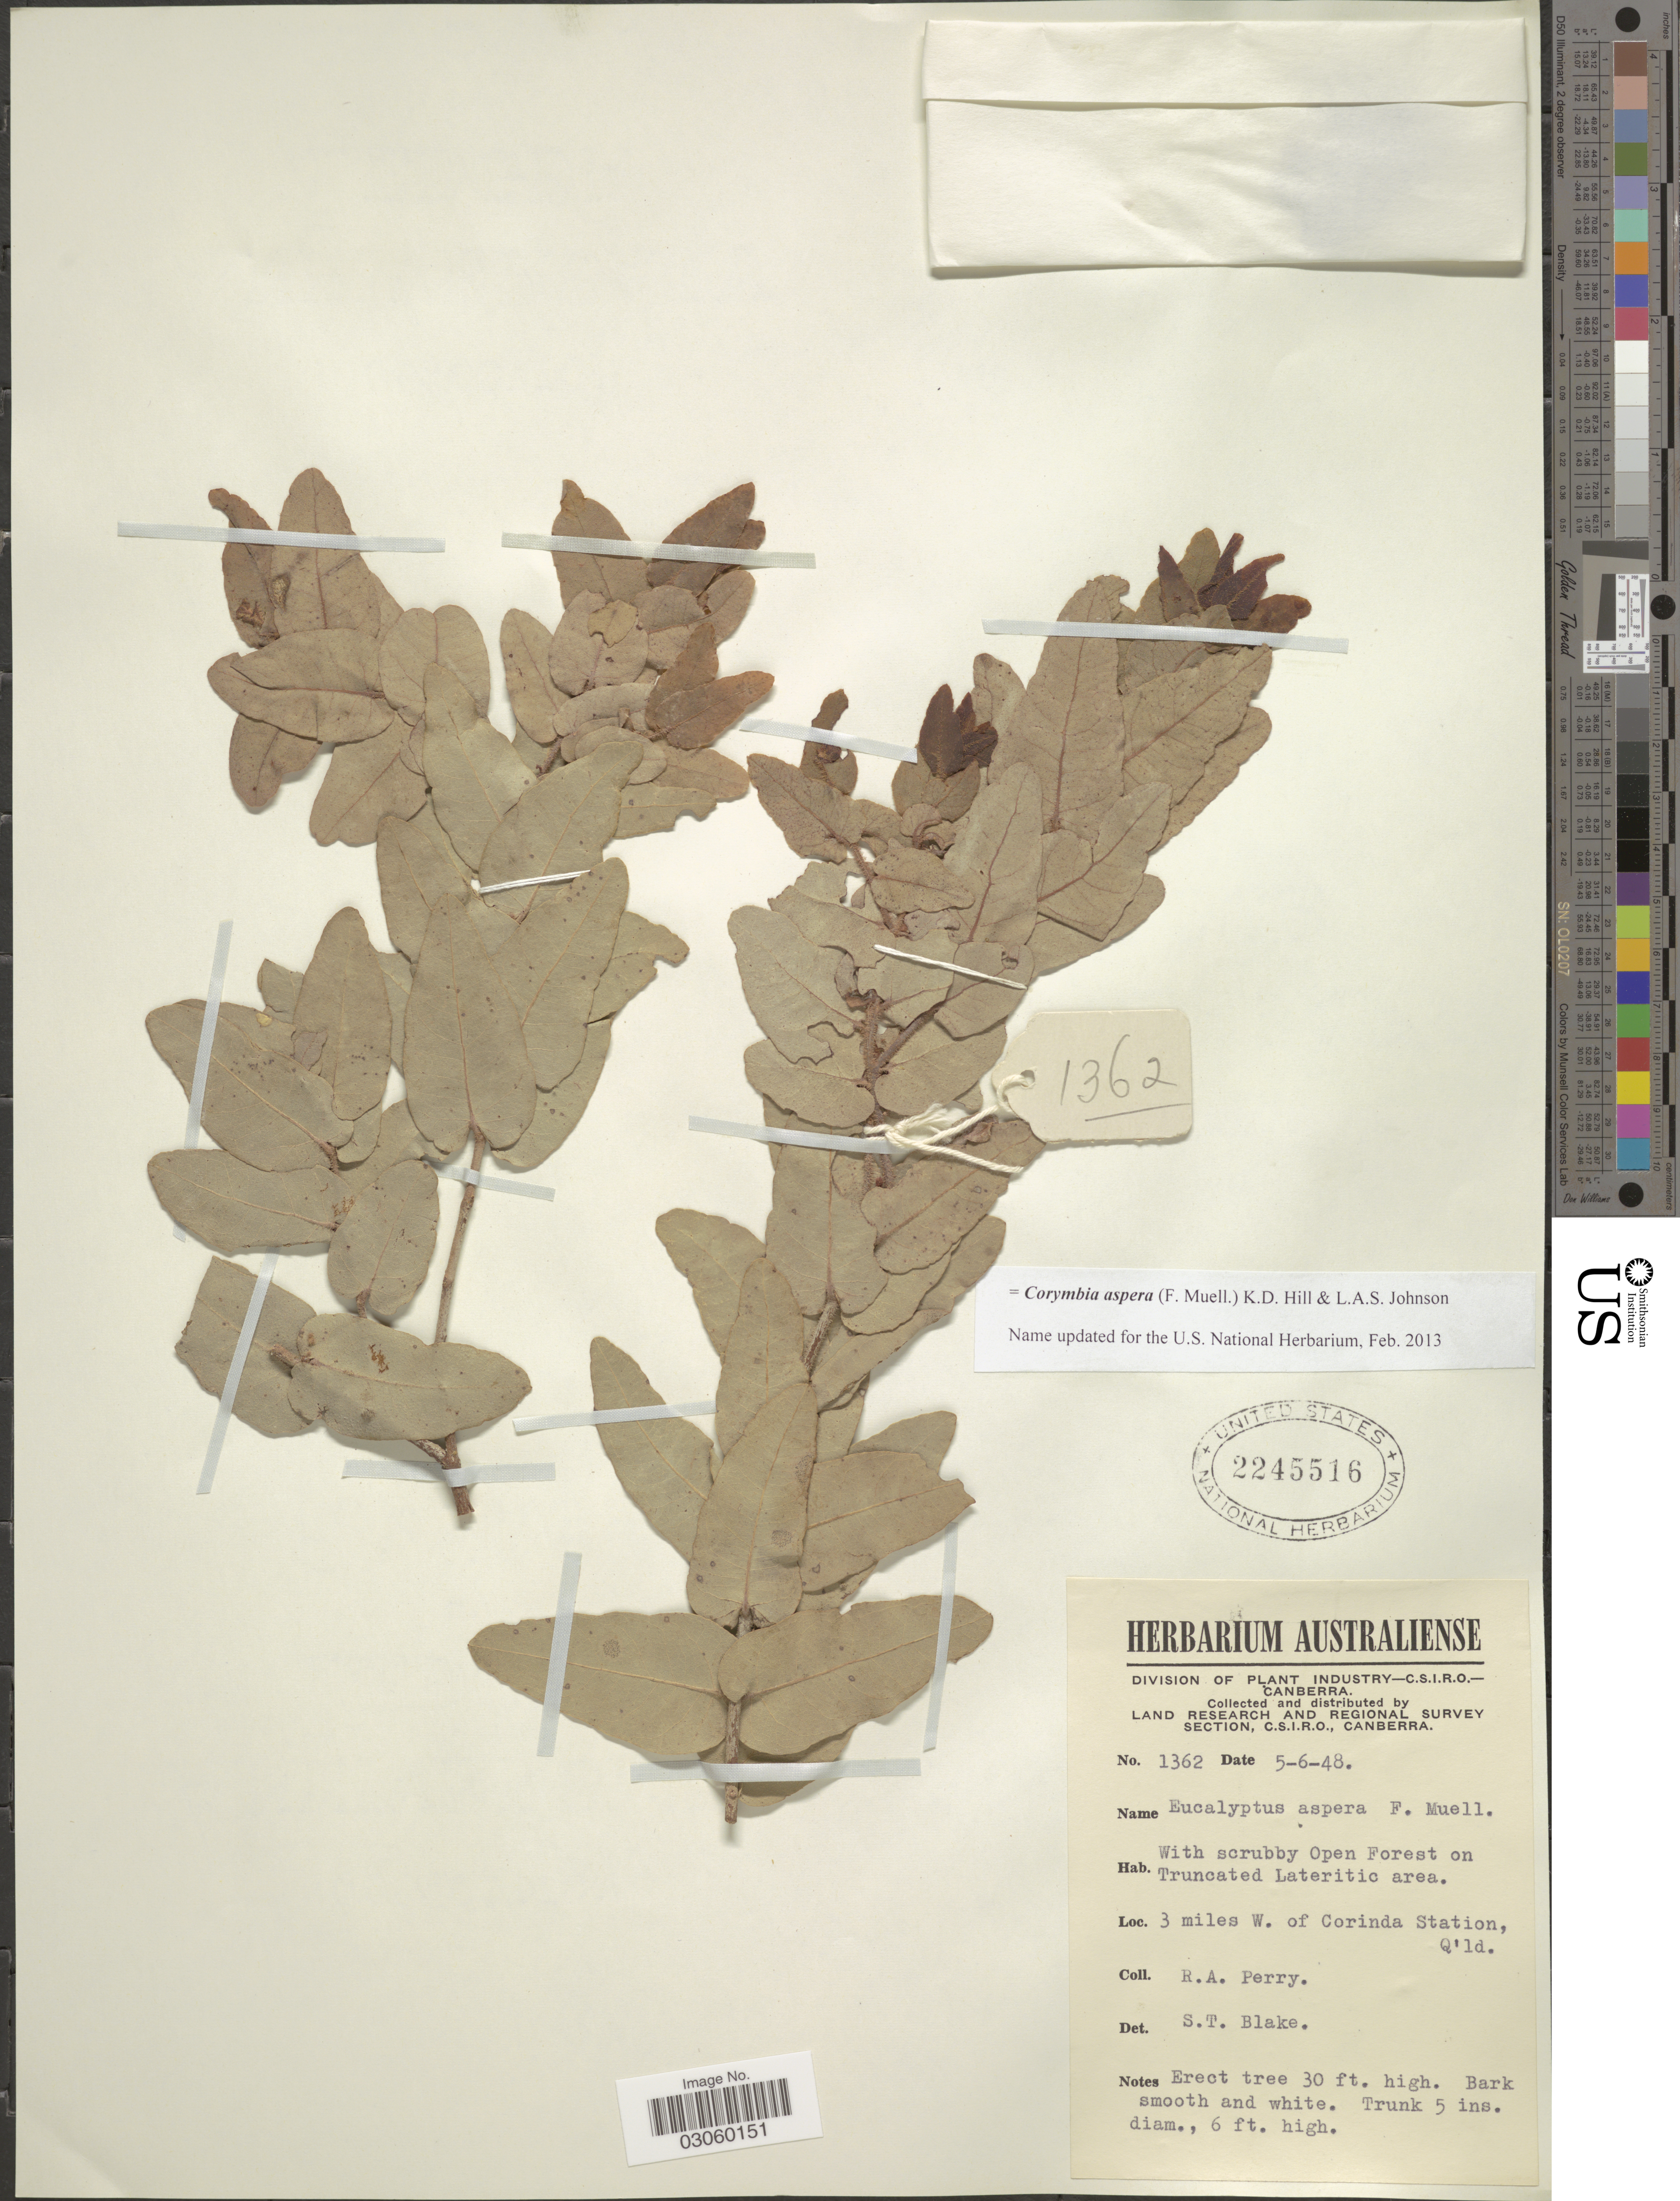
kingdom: Plantae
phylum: Tracheophyta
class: Magnoliopsida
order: Myrtales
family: Myrtaceae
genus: Corymbia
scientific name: Corymbia aspera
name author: (F. Muell.) K.D. Hill & L.A.S. Johnson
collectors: Perry, R. A.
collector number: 1362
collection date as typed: Transcribed d/m/y: 5/6/48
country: Australia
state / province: Queensland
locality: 3 miles W. of Corinda Station.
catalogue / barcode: US 2245516